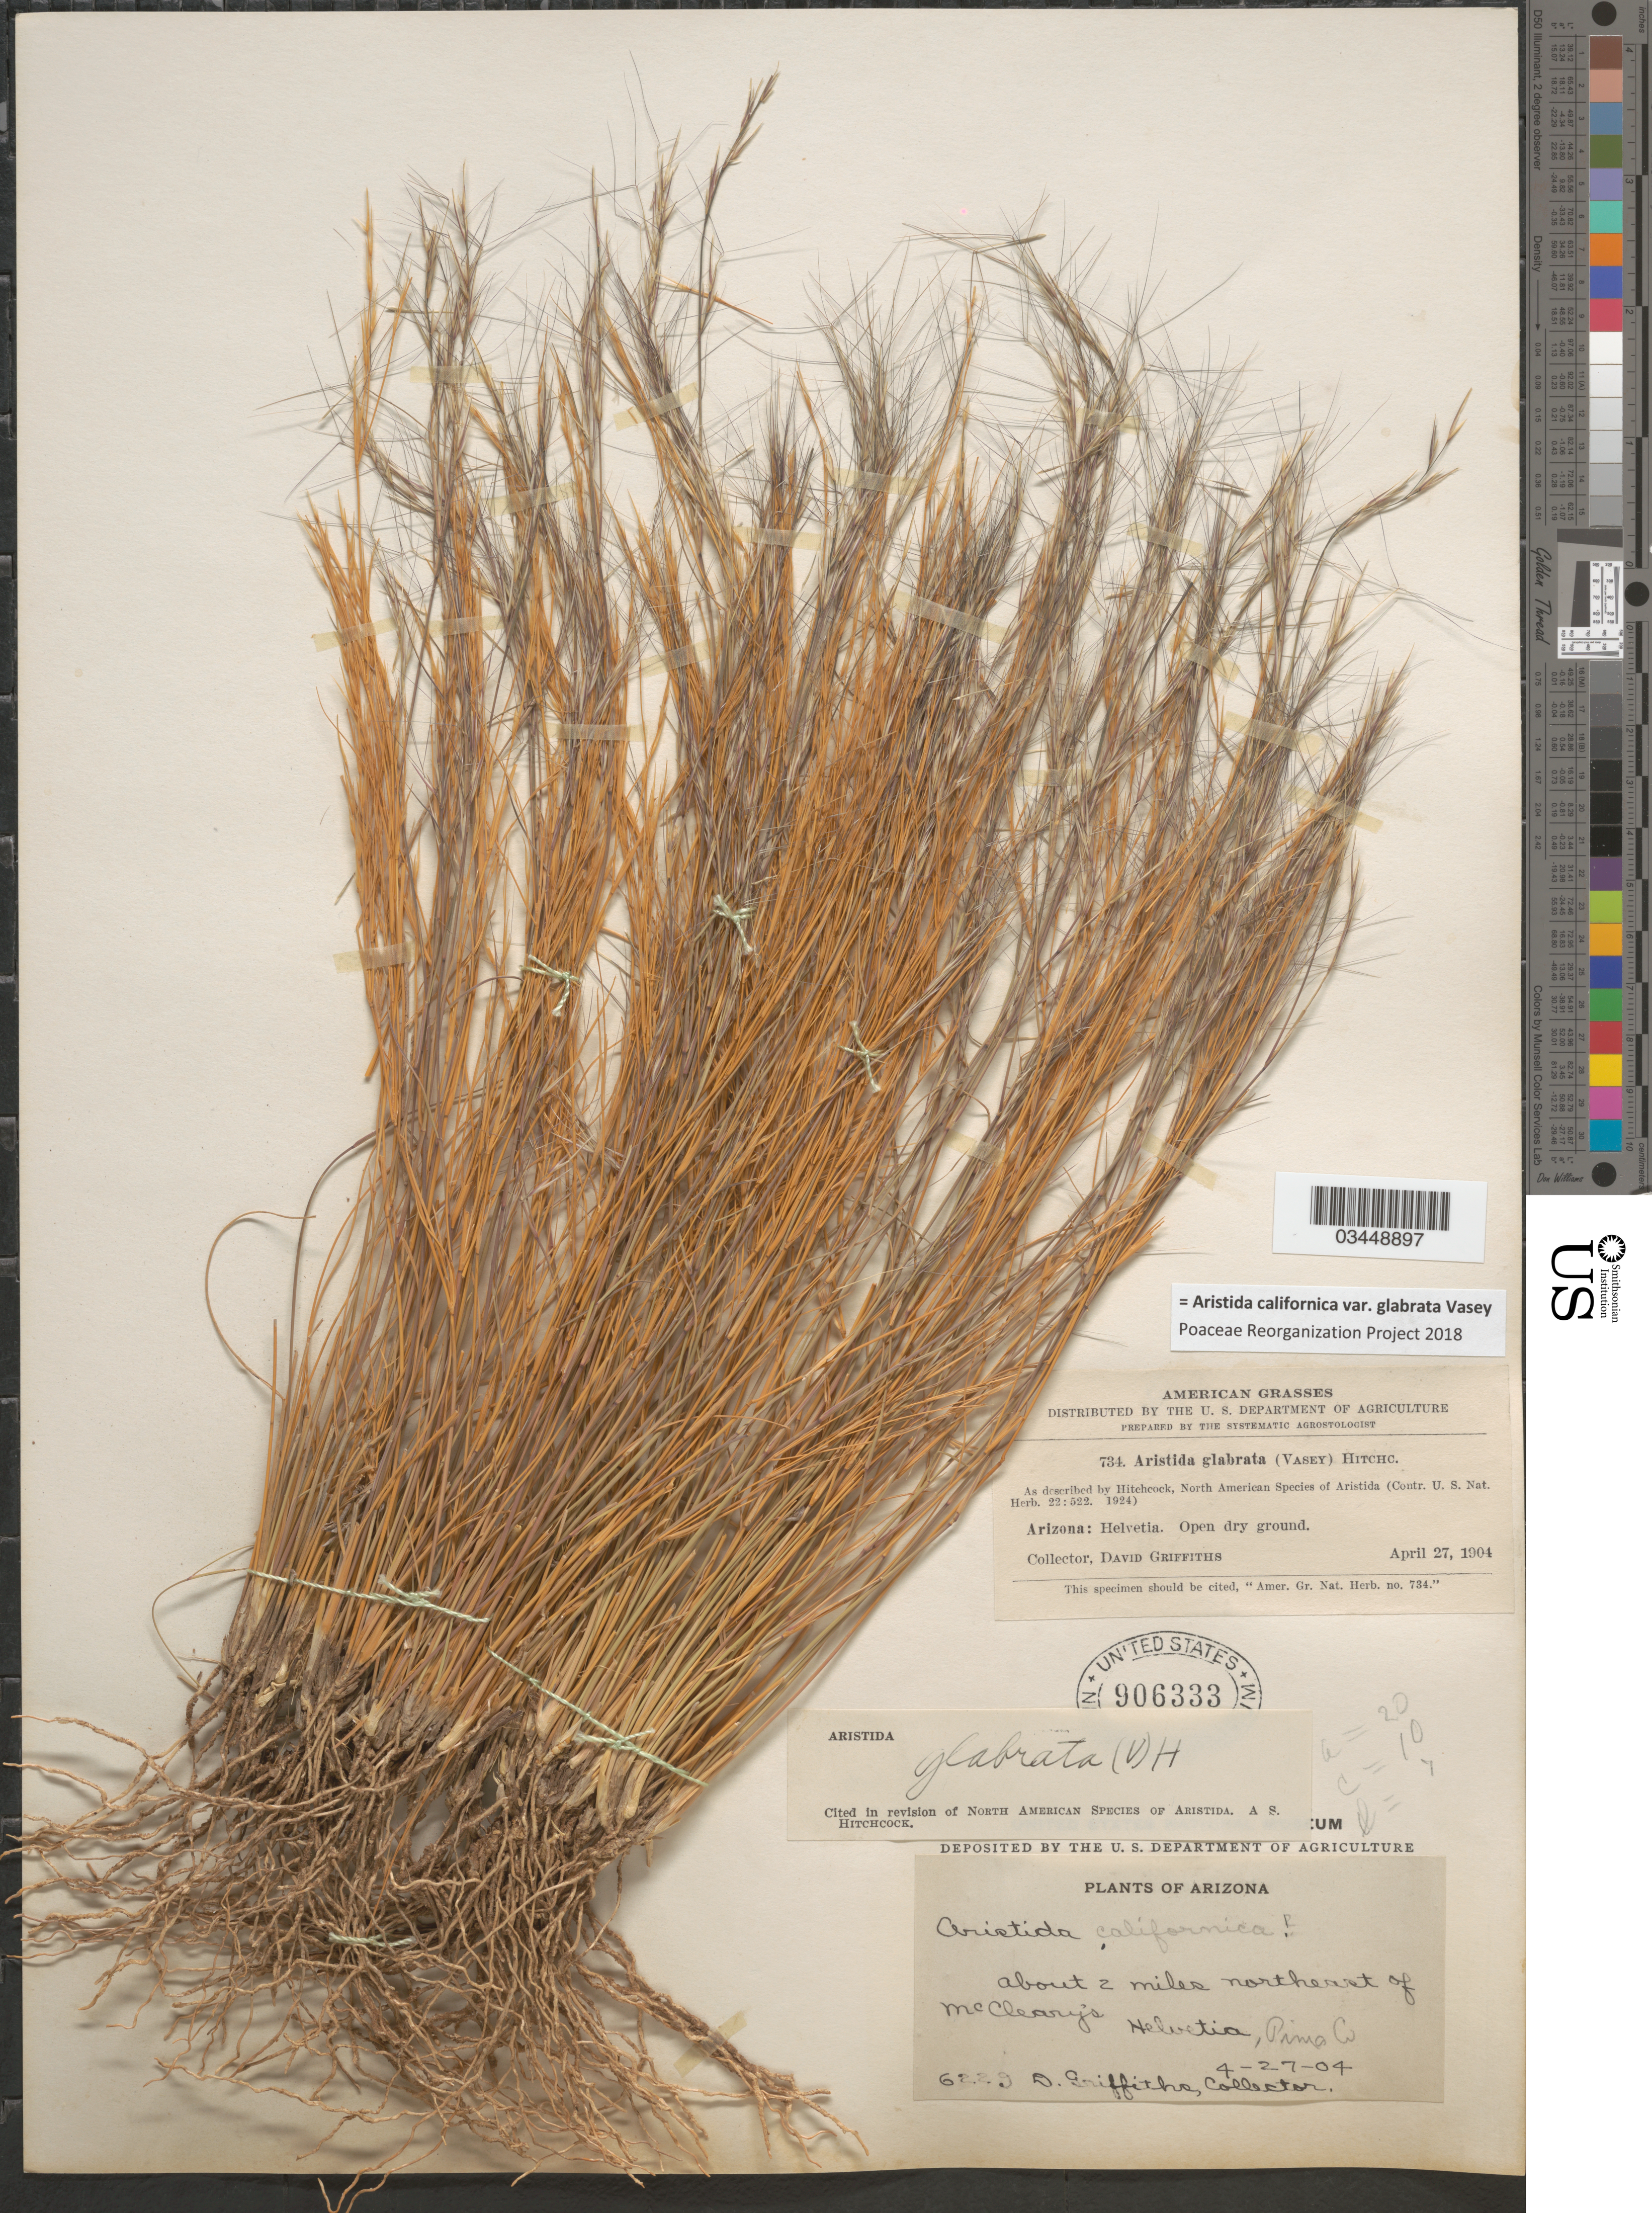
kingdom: Plantae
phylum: Tracheophyta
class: Liliopsida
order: Poales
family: Poaceae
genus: Aristida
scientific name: Aristida californica var. glabrata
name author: Vasey in Brandegee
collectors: D. Griffiths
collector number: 6229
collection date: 1904-04-27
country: United States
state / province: Arizona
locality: Helvetia. Open dry ground. About 2 miles northeast of McCleary's. Pima Co.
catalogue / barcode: US 906333